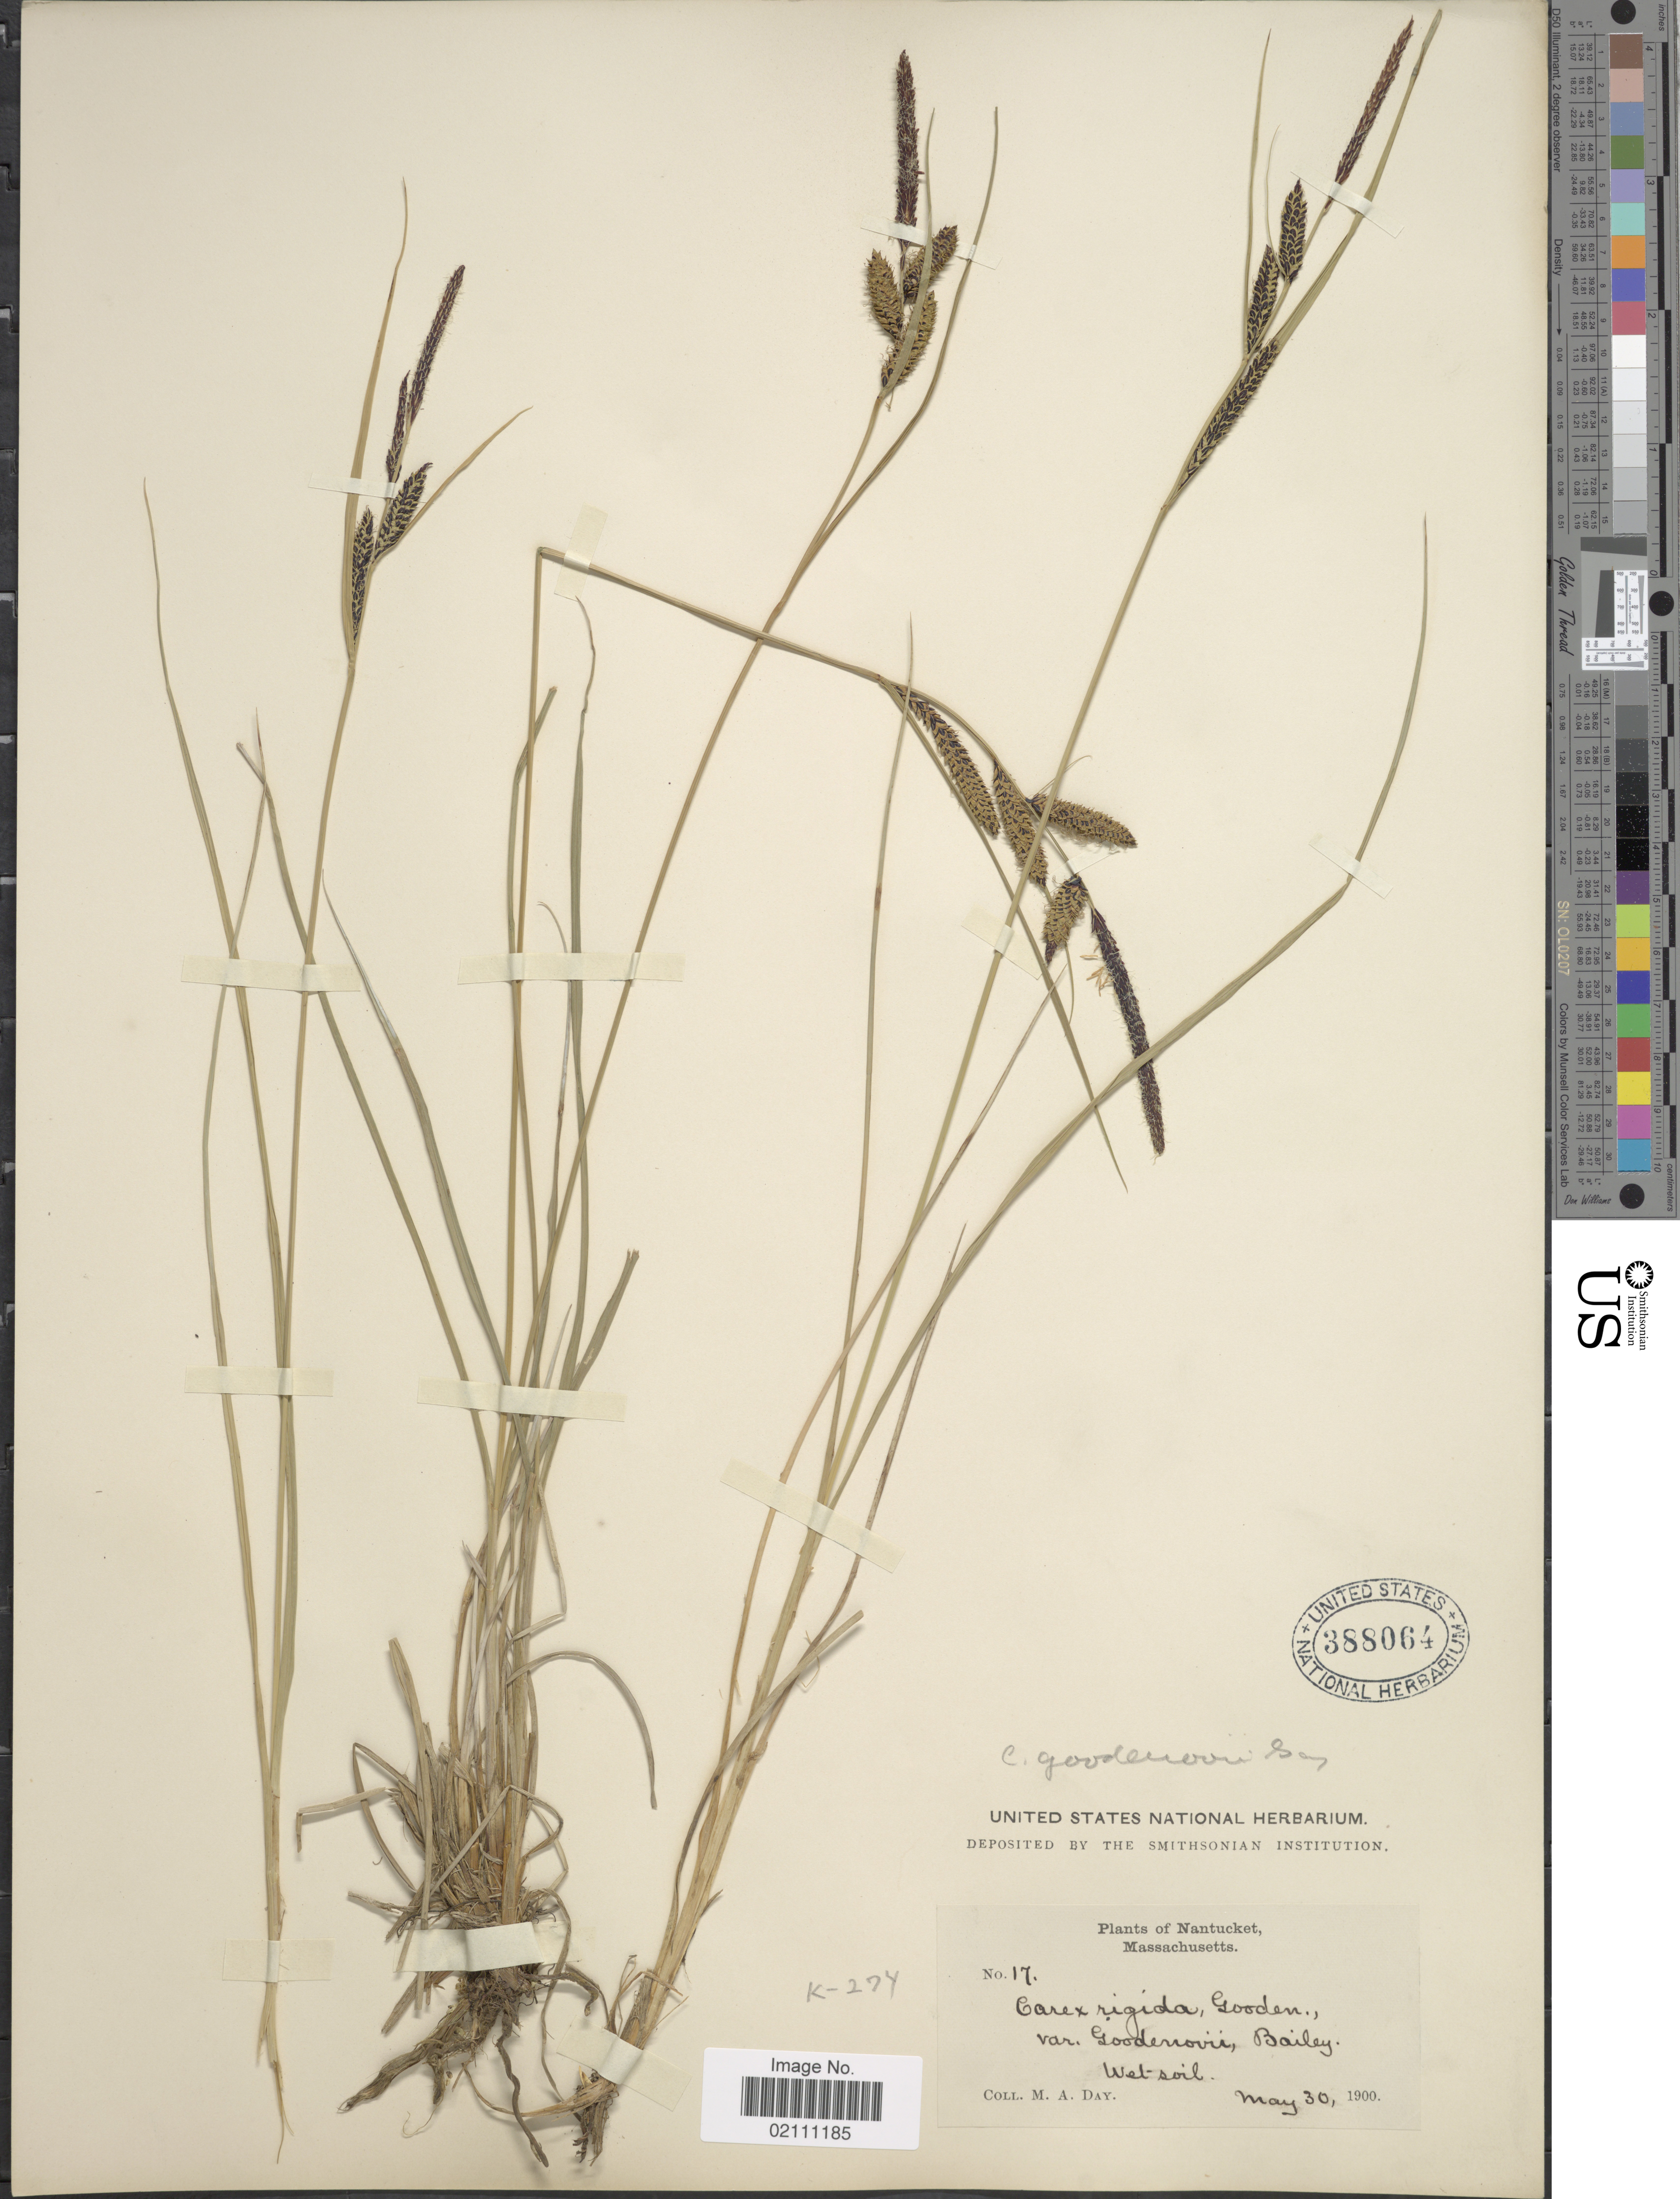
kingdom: Plantae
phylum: Tracheophyta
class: Liliopsida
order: Poales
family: Cyperaceae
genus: Carex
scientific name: Carex nigra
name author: (L.) Reichard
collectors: M. Day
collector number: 17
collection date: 1900-05-30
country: United States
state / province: Massachusetts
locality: Nantucket, Massachusetts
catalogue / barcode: US 388064